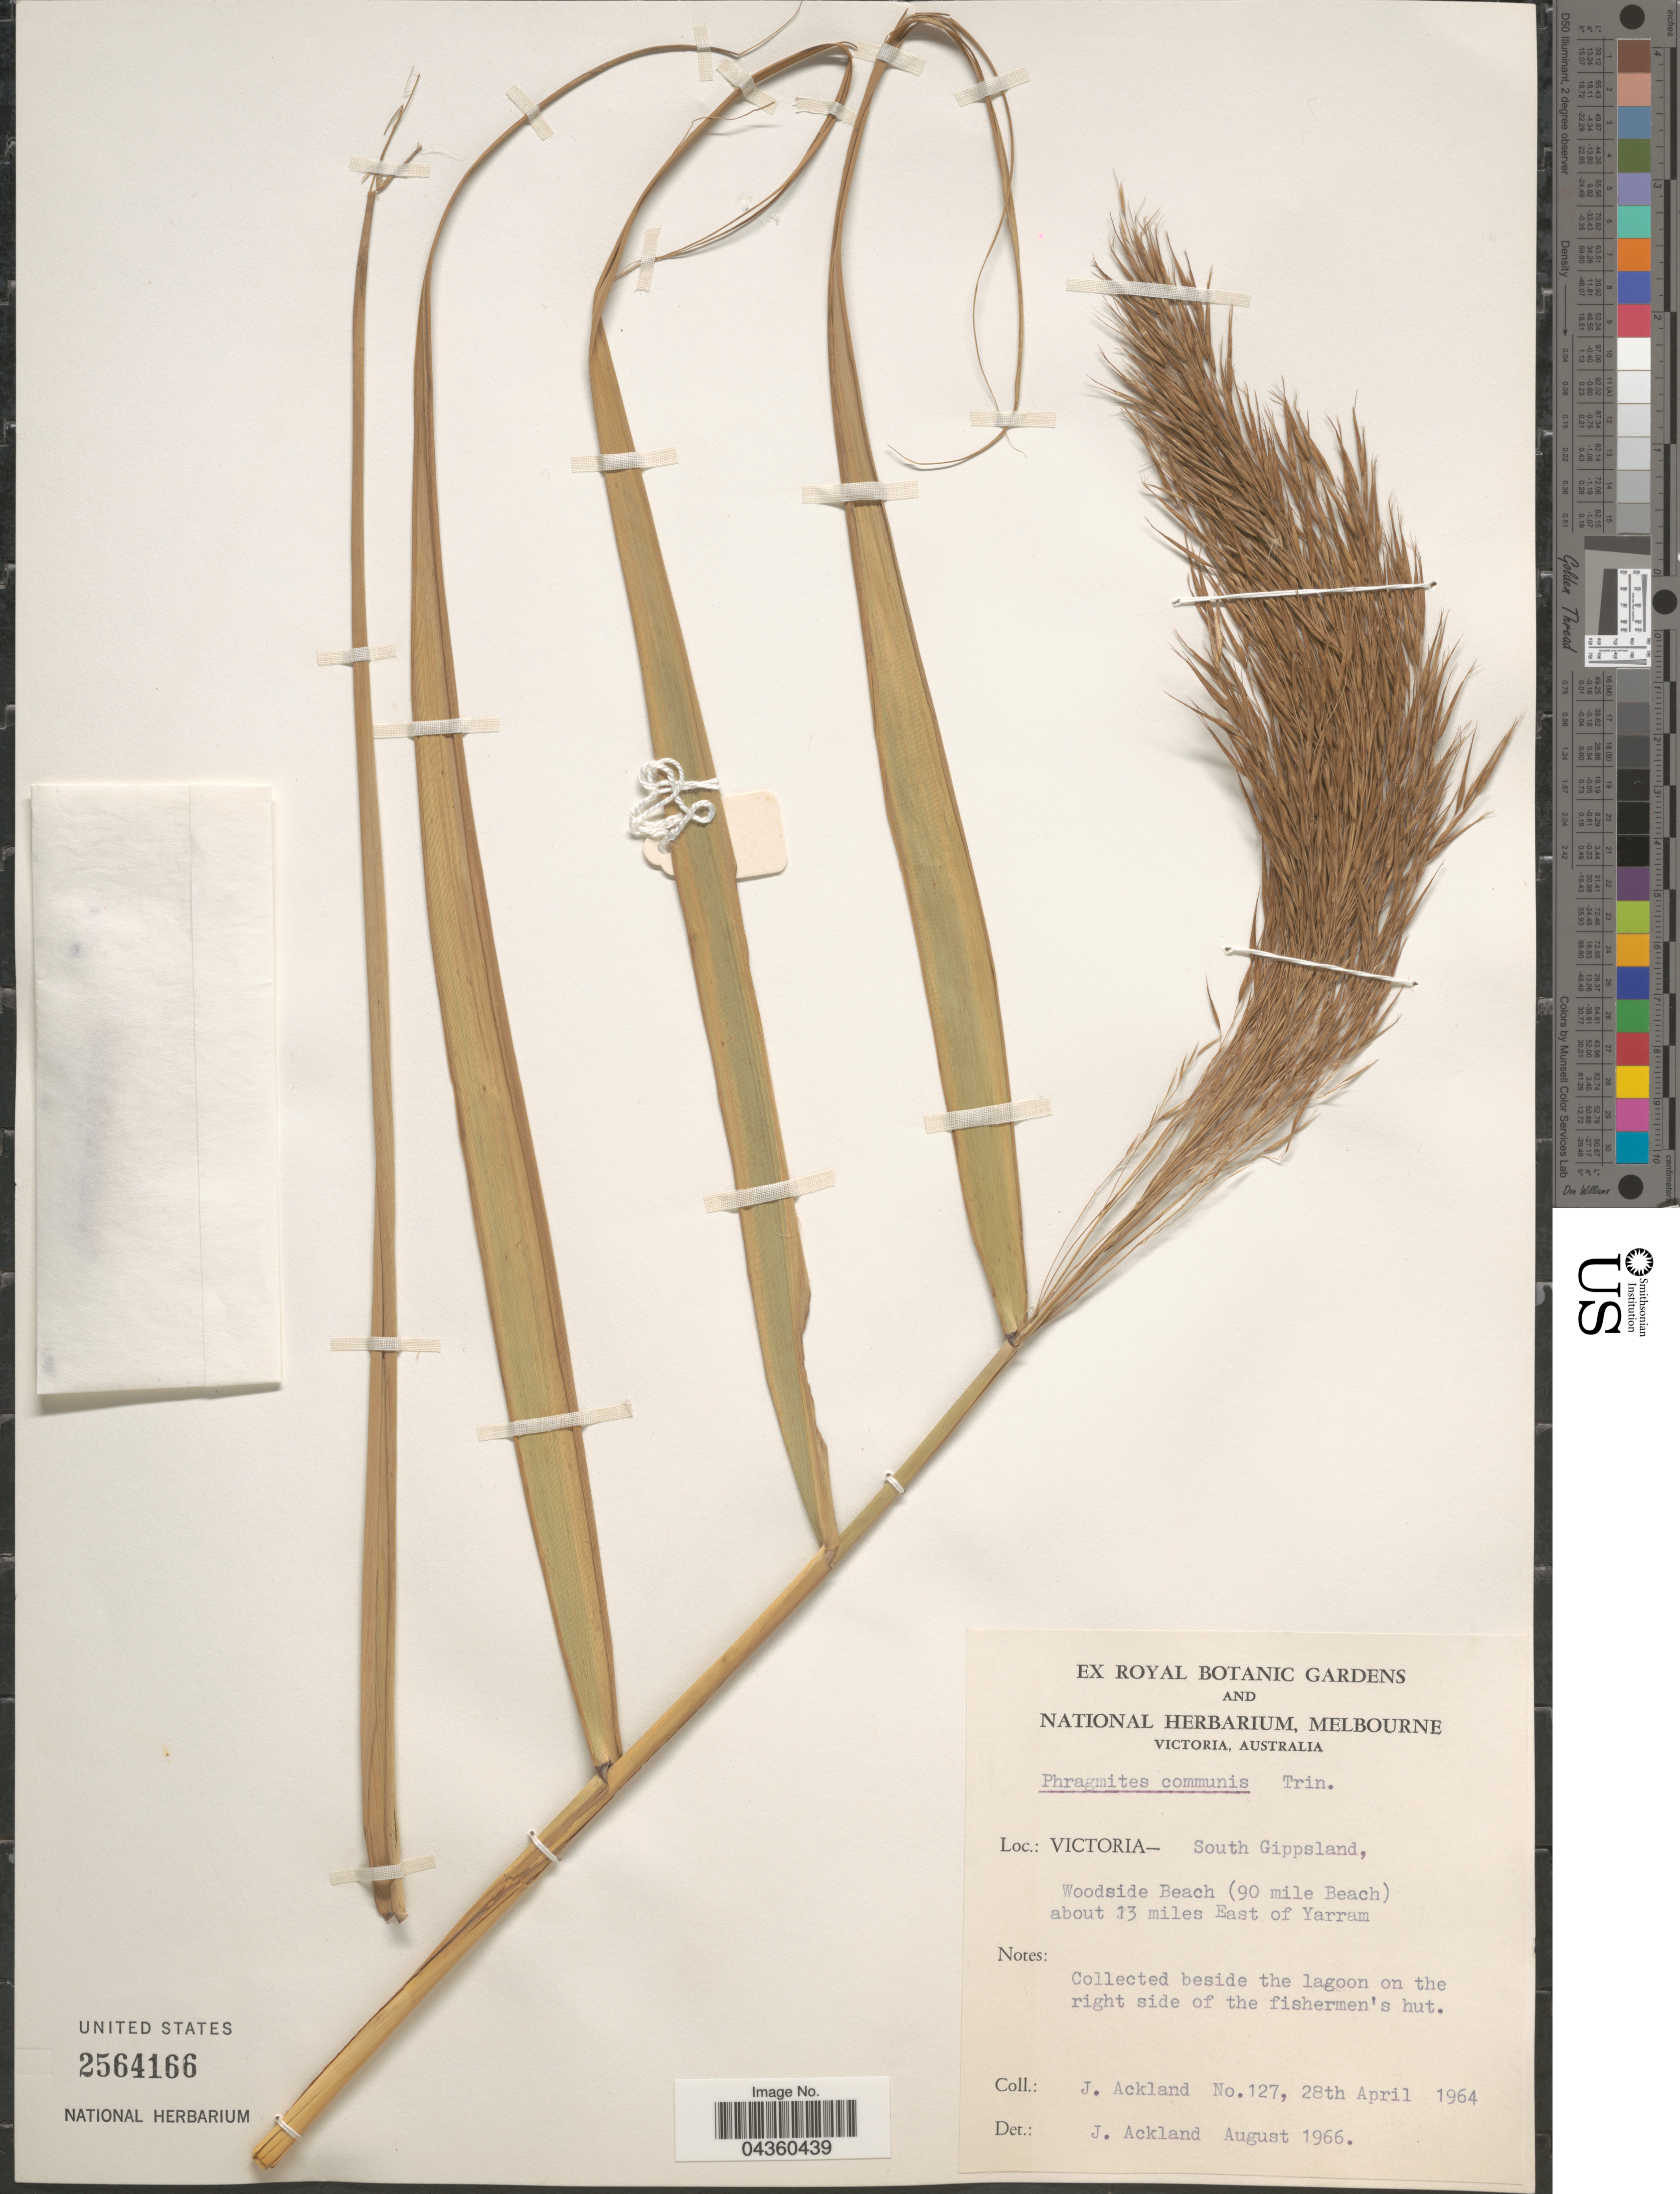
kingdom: Plantae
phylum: Tracheophyta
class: Liliopsida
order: Poales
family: Poaceae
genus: Phragmites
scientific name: Phragmites australis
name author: (Cav.) Trin. ex Steud.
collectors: J. J. Ackland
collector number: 127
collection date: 1964-04-28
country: Australia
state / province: Victoria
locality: Victoria - South Gippsland, Woodside Beach (90 mile Beach) about 13 miles East of Yarram. Beside the lagoon on the right side of the fishermen's hut.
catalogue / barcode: US 2564166